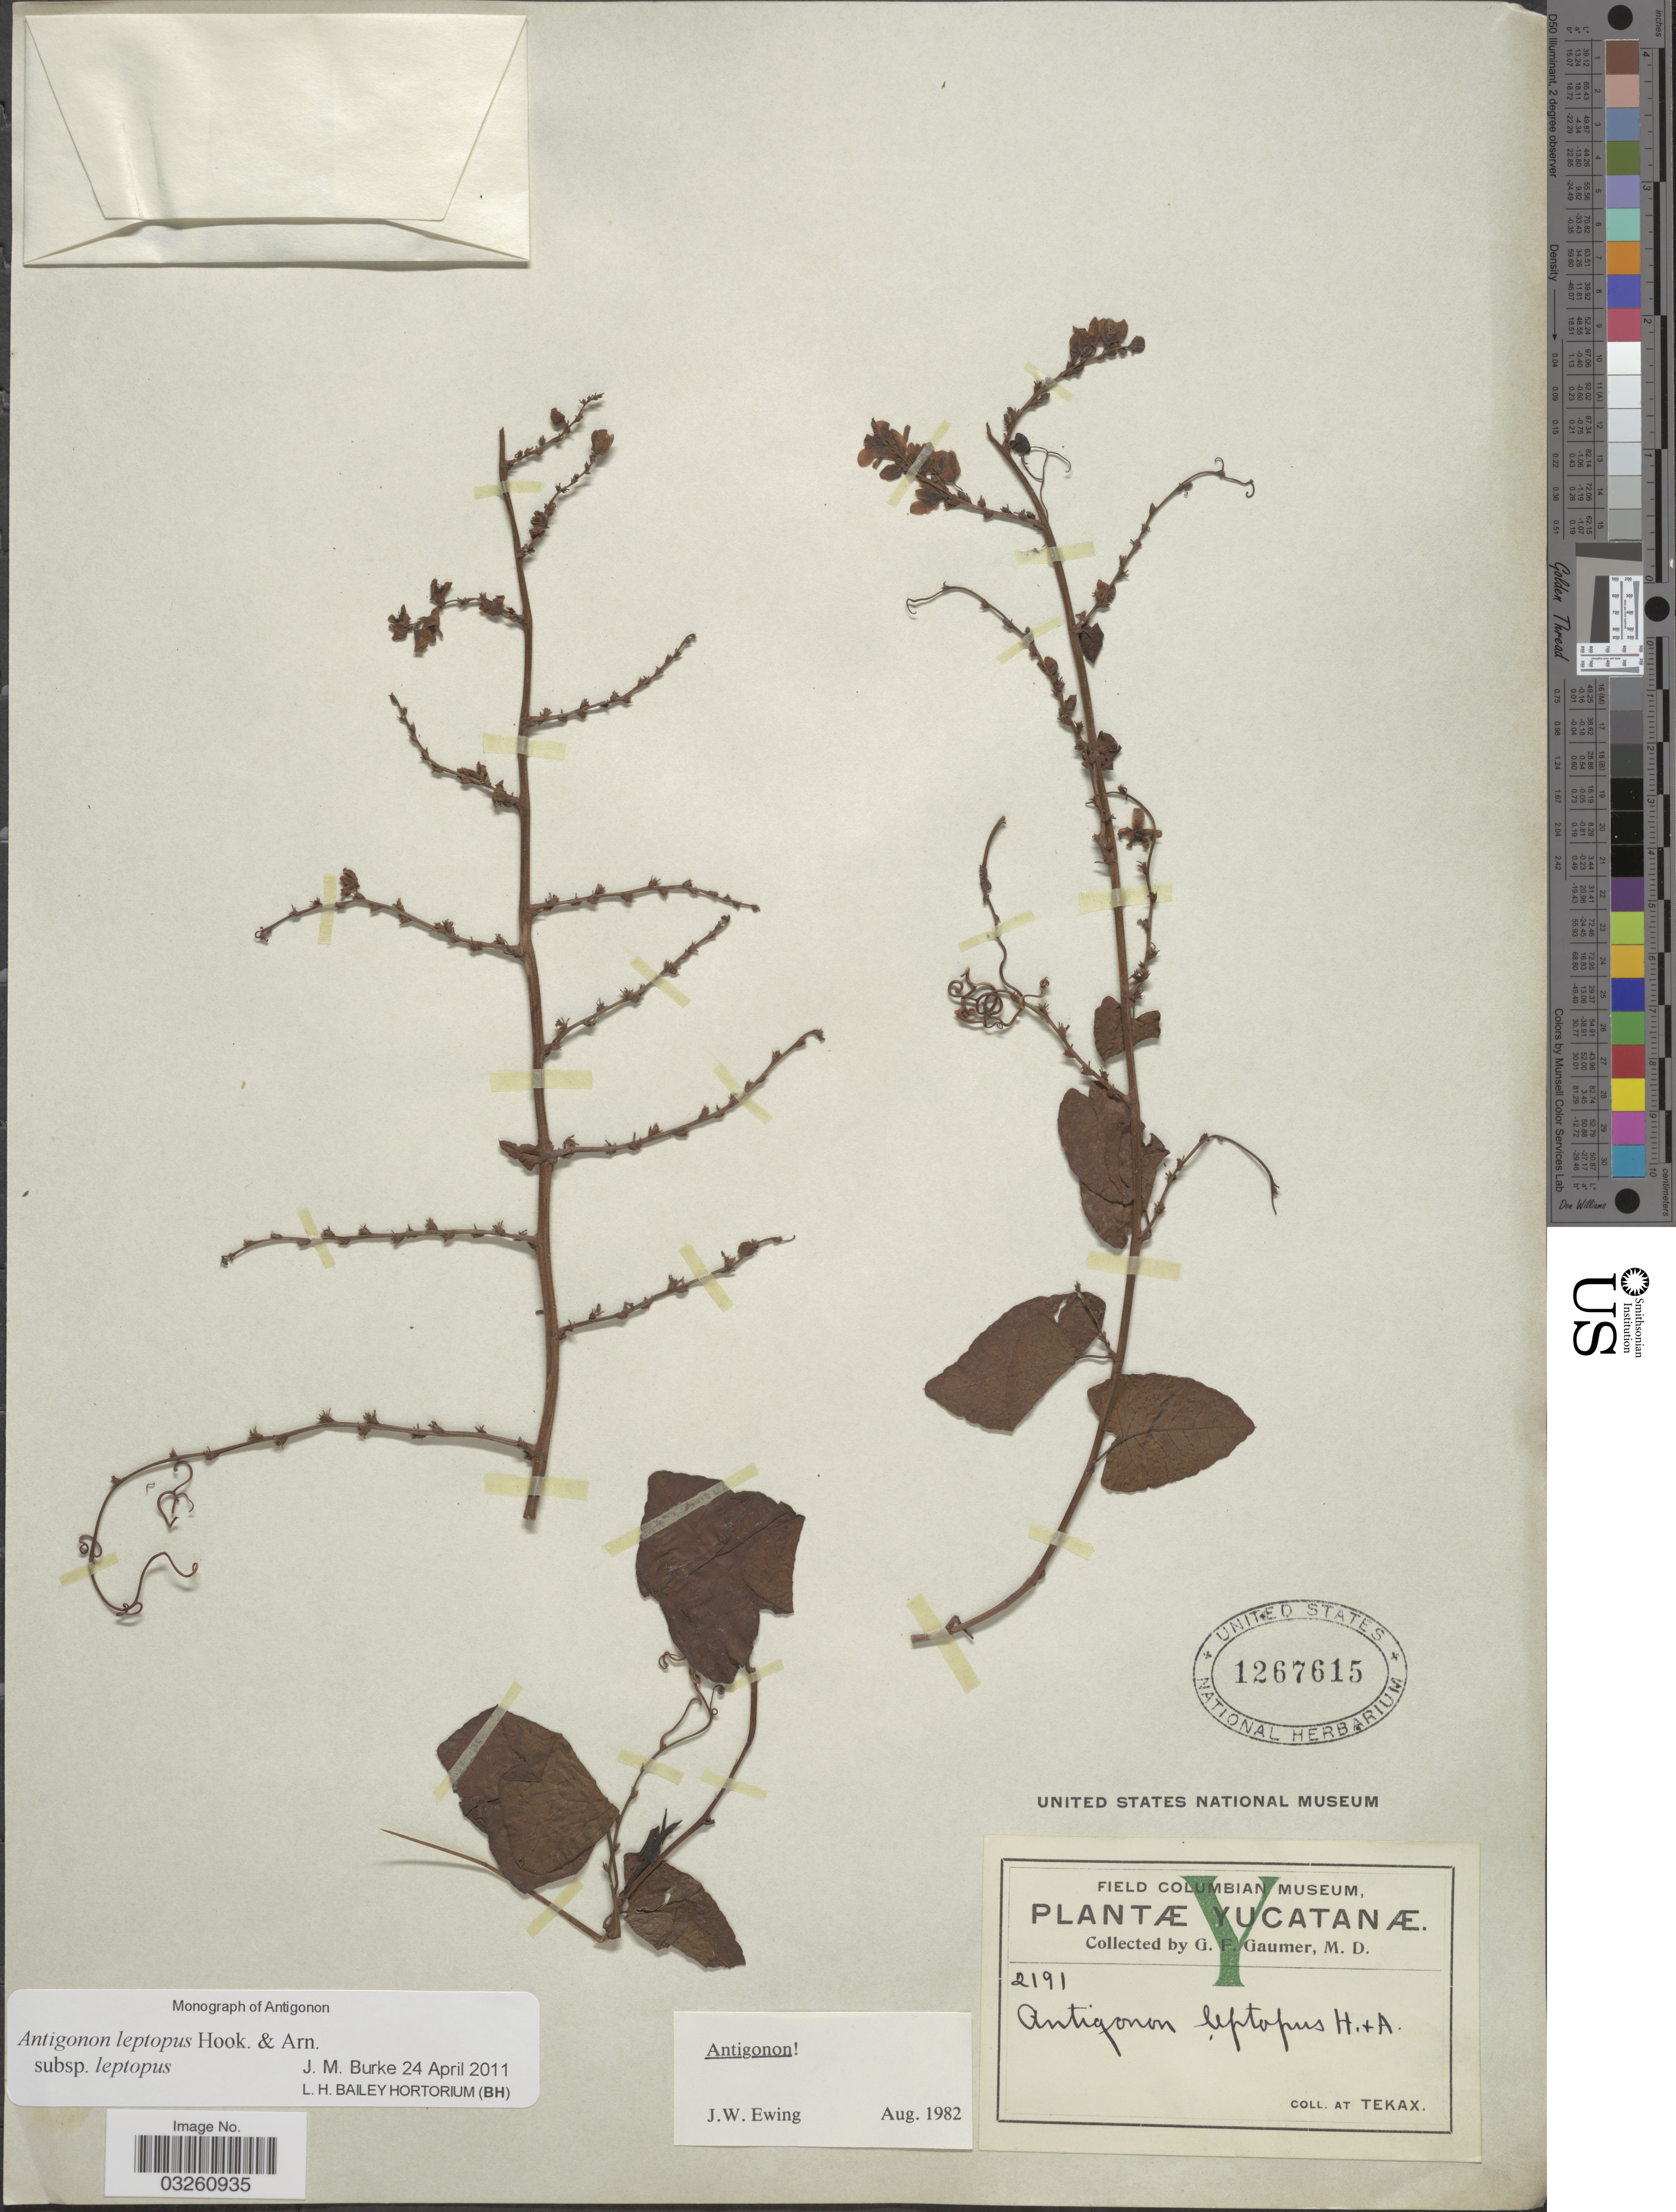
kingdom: Plantae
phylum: Tracheophyta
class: Magnoliopsida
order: Caryophyllales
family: Polygonaceae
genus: Antigonon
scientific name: Antigonon leptopus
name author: Hook. & Arn.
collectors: G. F. Gaumer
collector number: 2191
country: Mexico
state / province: Yucatán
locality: At Tekax.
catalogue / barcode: US 1267615